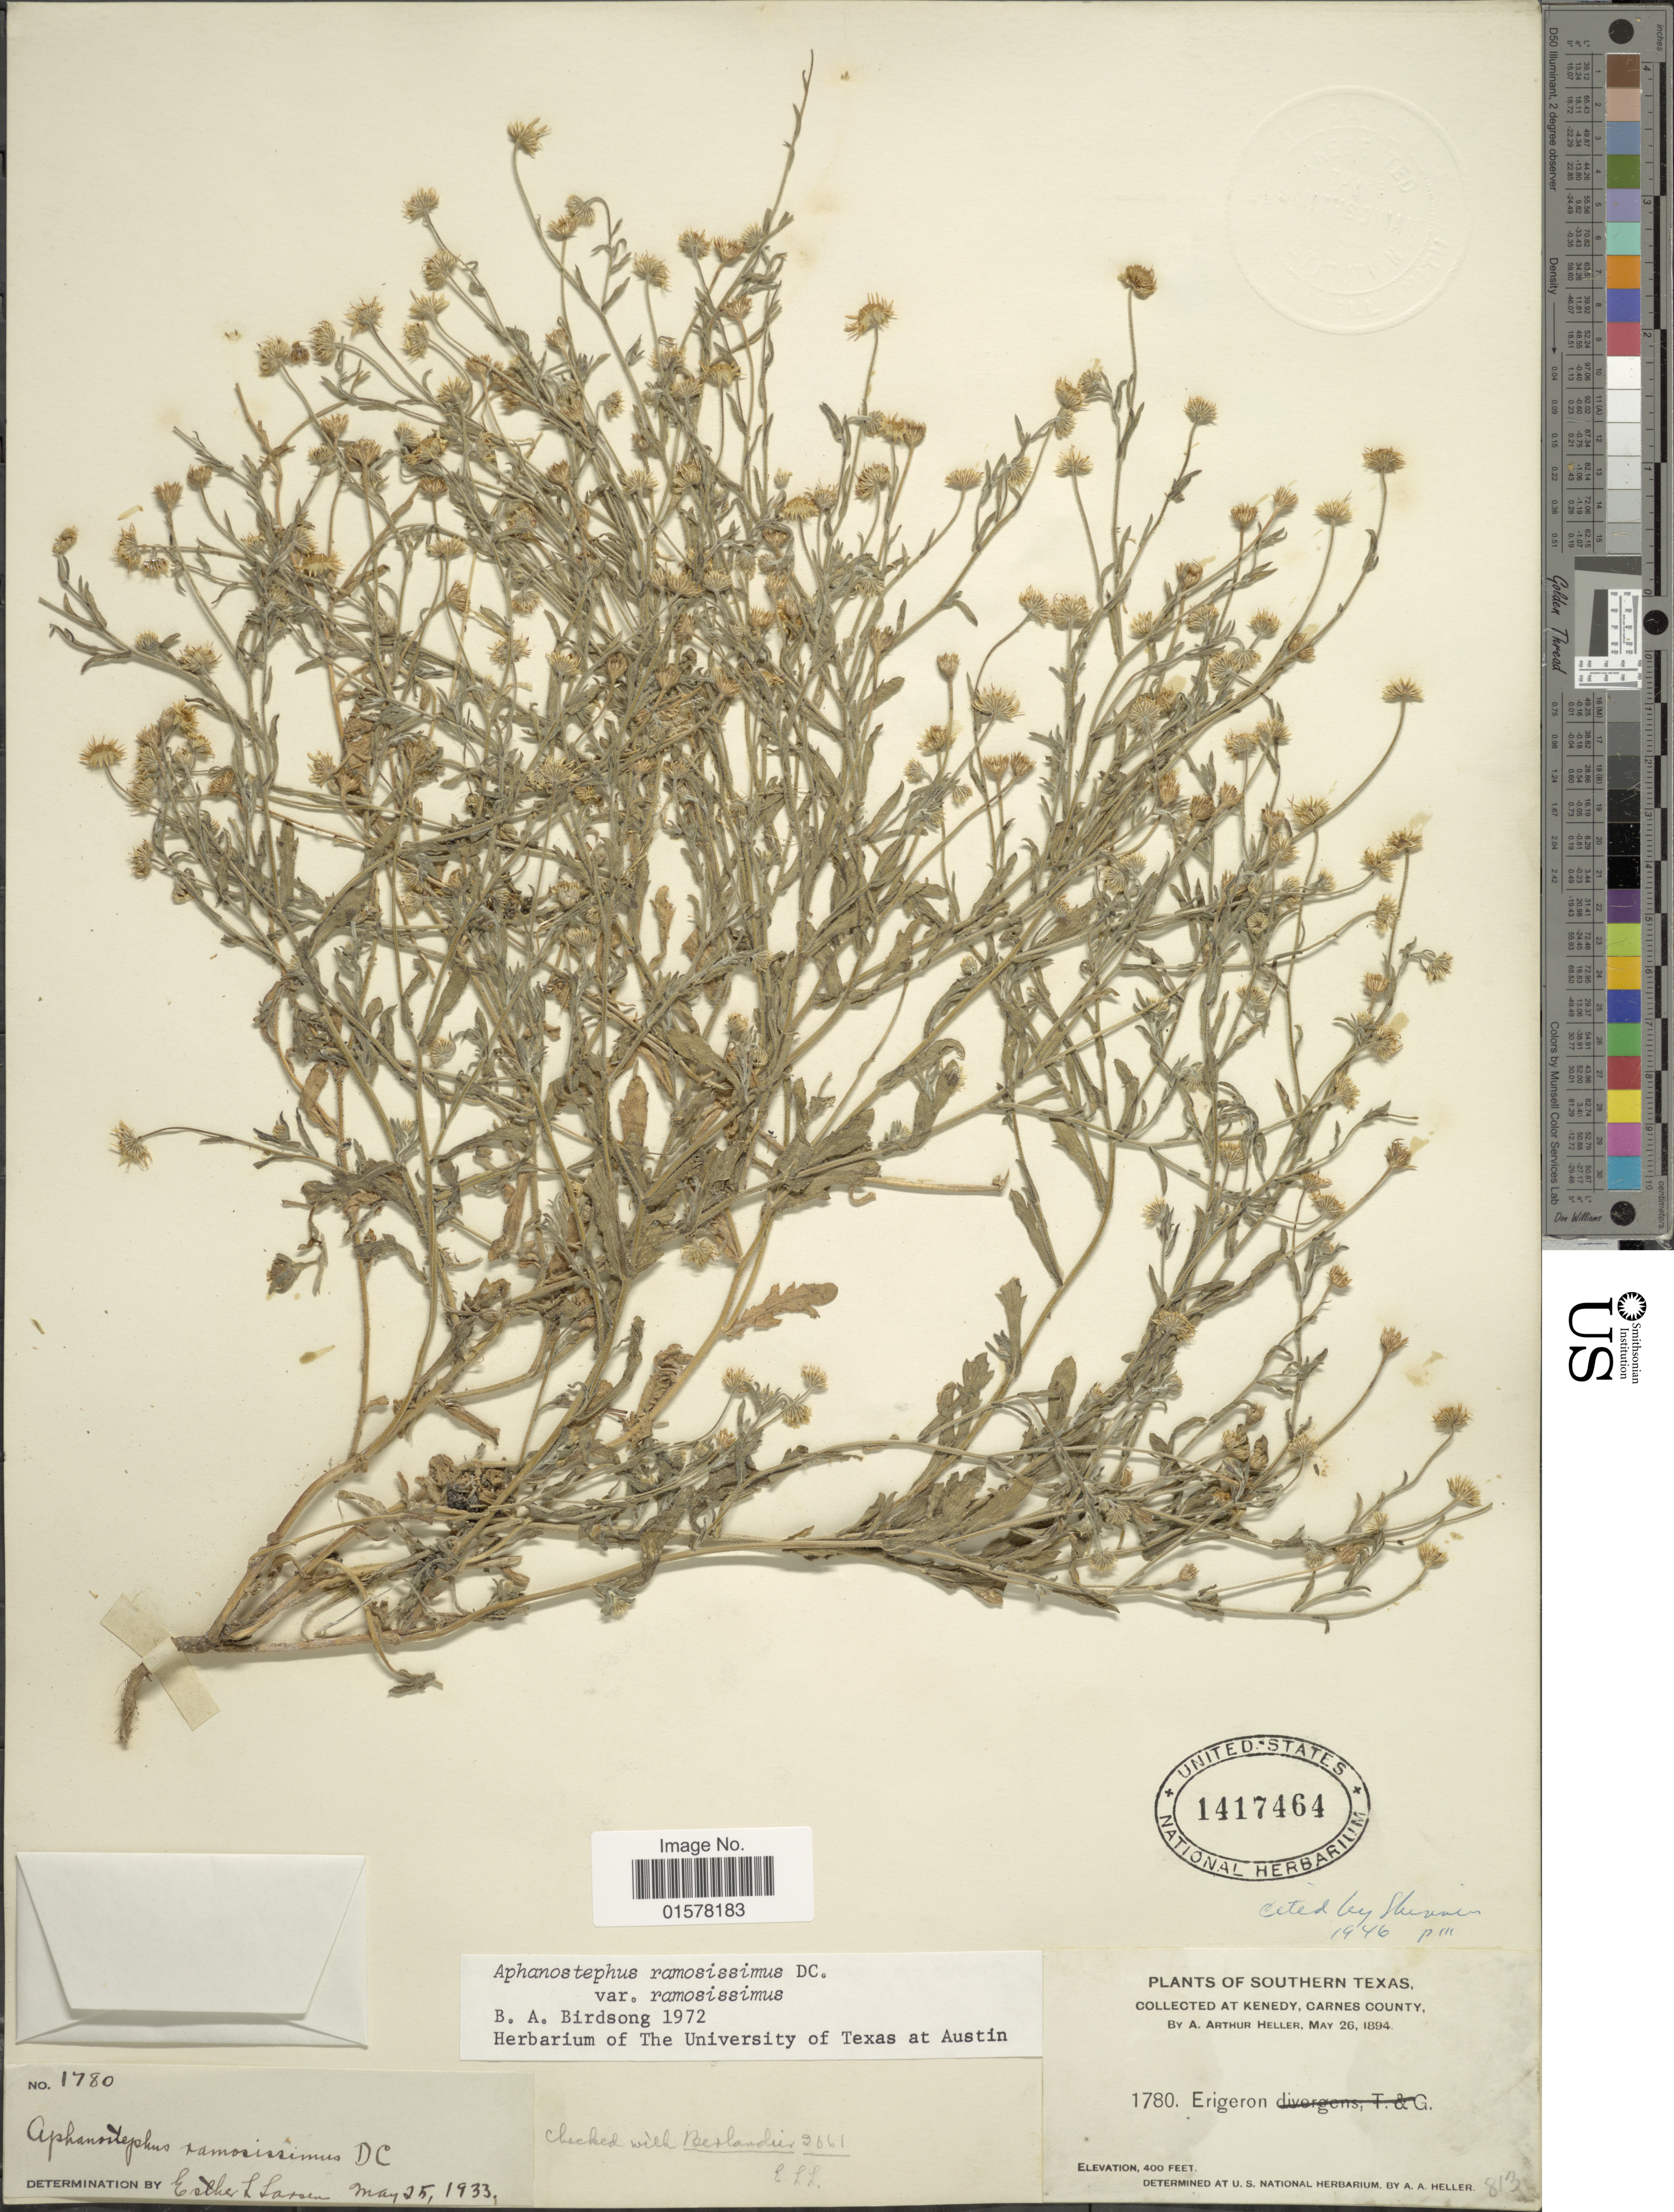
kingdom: Plantae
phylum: Tracheophyta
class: Magnoliopsida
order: Asterales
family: Asteraceae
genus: Aphanostephus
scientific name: Aphanostephus ramosissimus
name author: DC.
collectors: A. A. Heller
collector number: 1780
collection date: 1894-05-26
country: United States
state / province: Texas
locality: Southern Texas. Kenedy, Carnes County.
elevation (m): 122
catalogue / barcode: US 1417464